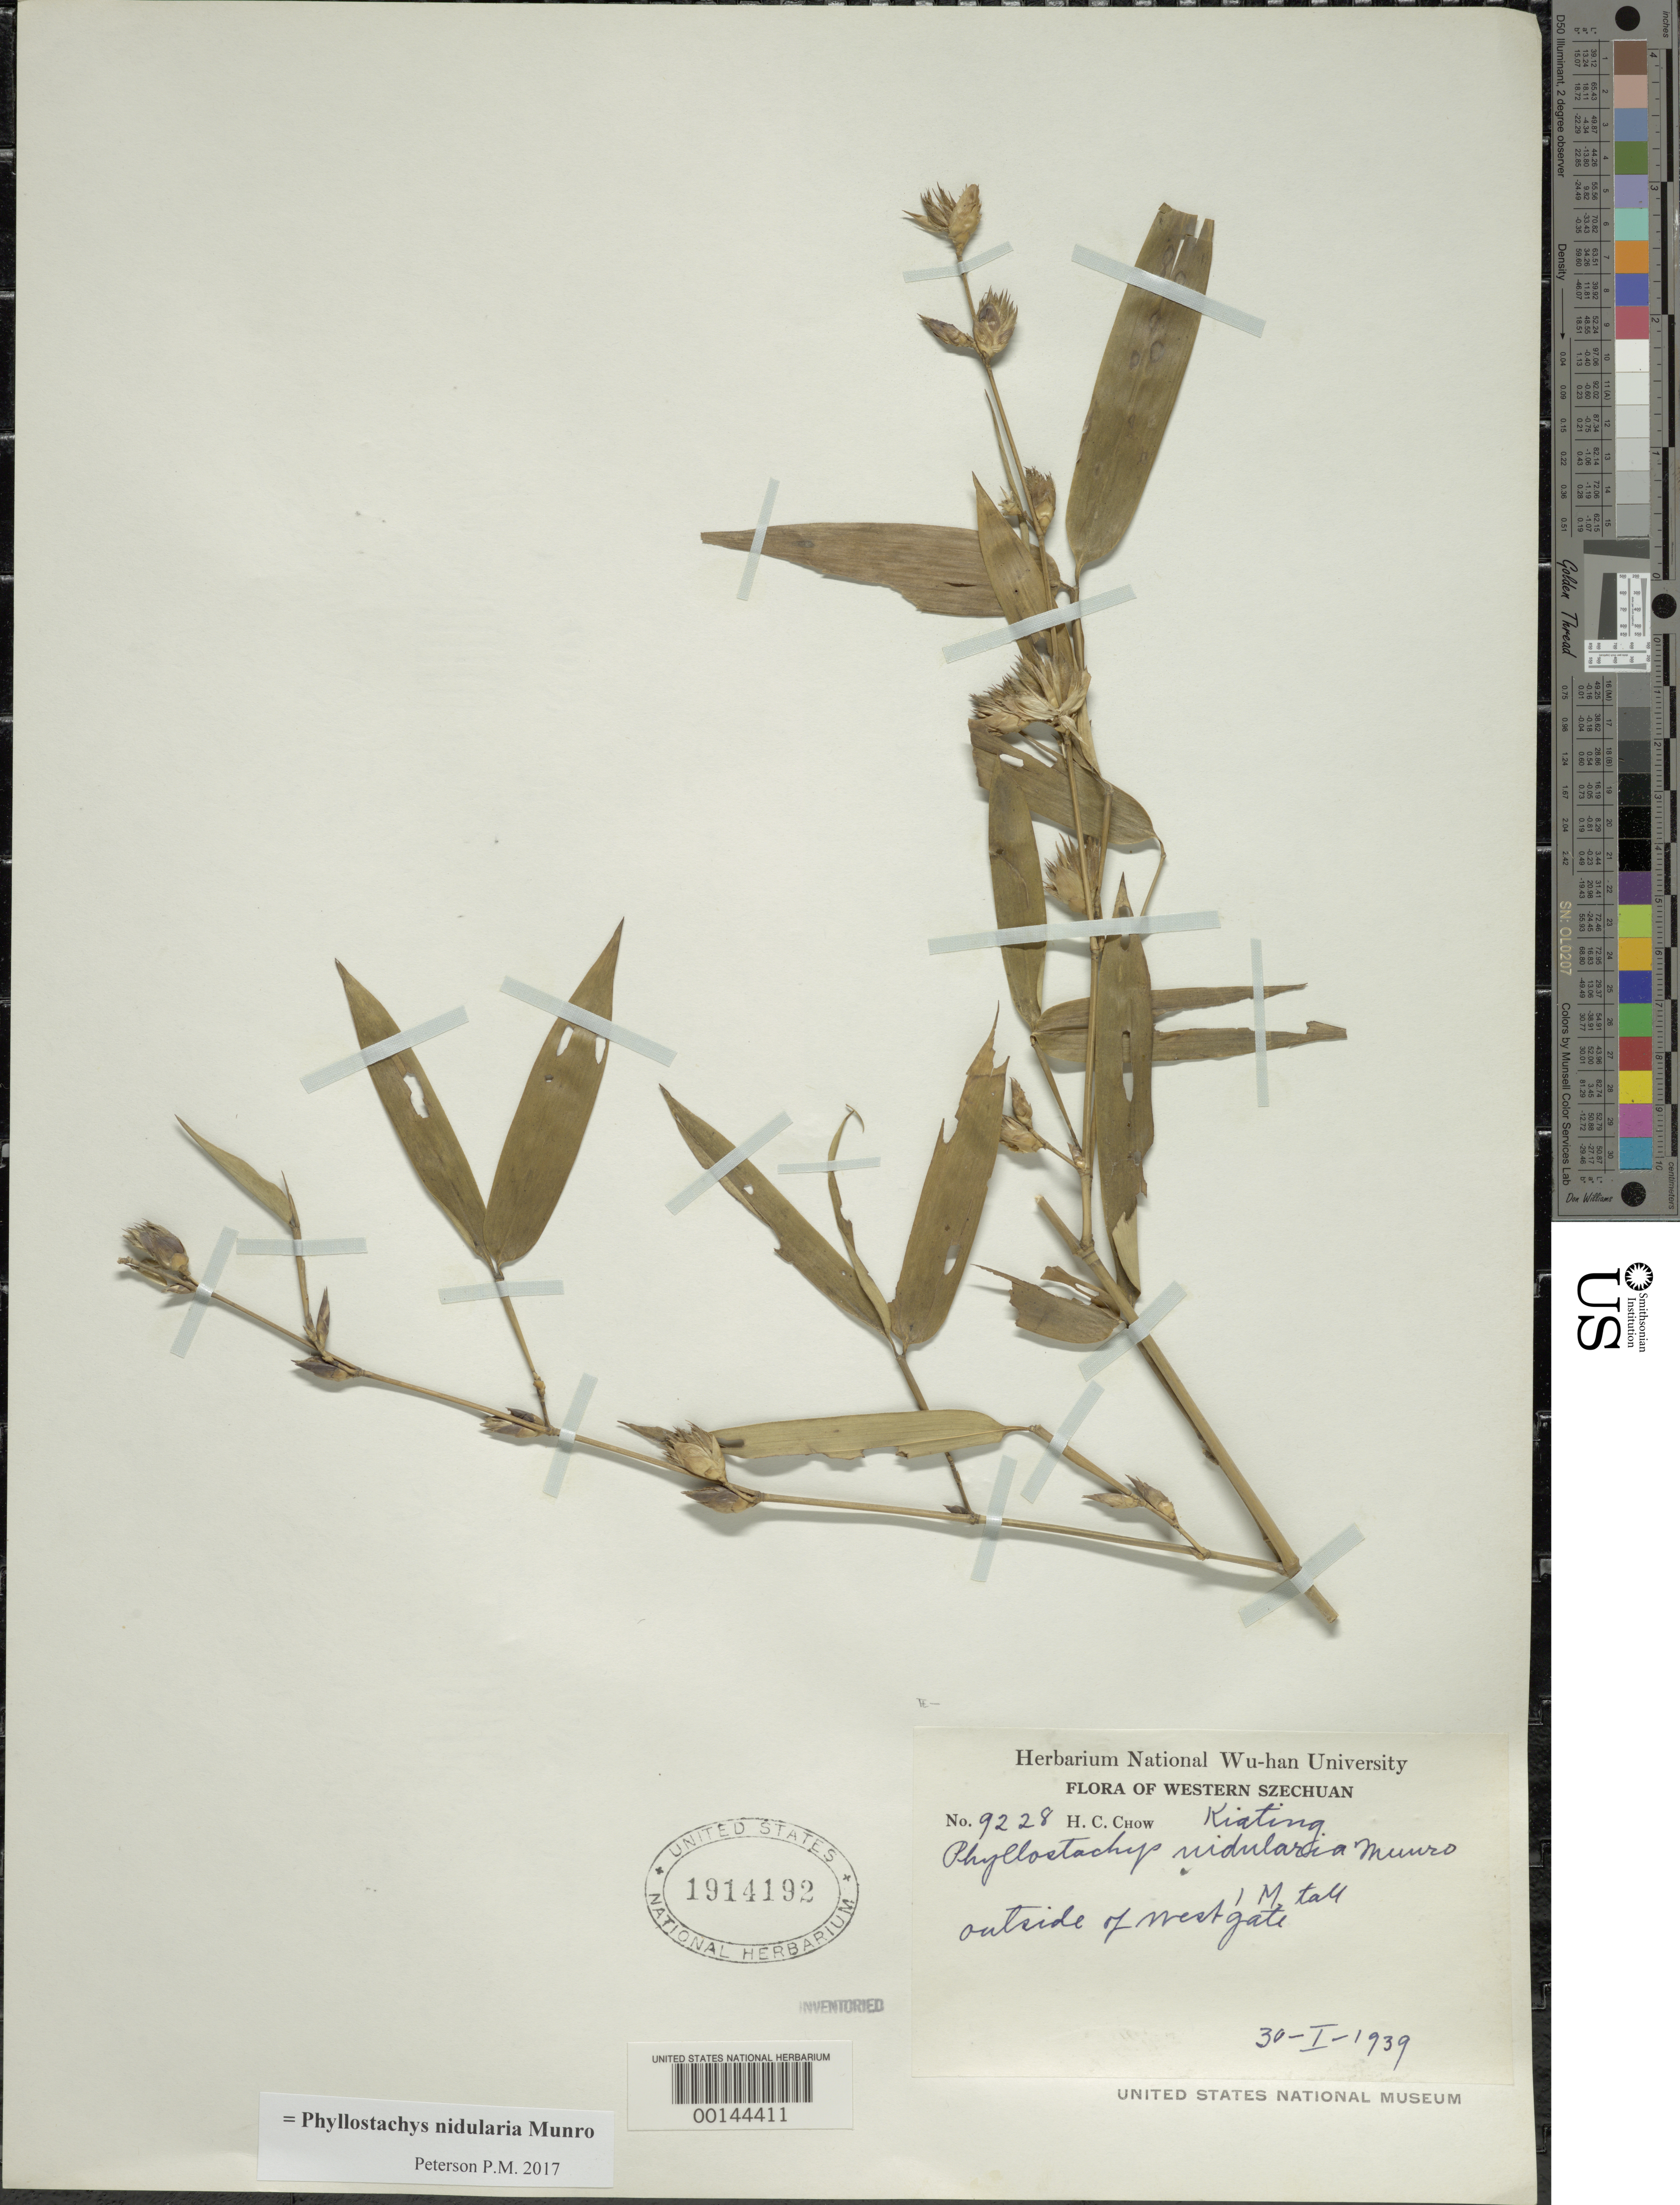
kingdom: Plantae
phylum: Tracheophyta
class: Liliopsida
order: Poales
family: Poaceae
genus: Phyllostachys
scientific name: Phyllostachys nidularia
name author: Munro ex Fenzi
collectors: H. Chow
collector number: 9228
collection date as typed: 30 Jan 1939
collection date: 1939-01-30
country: China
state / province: Sichuan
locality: Kiating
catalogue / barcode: US 1914192